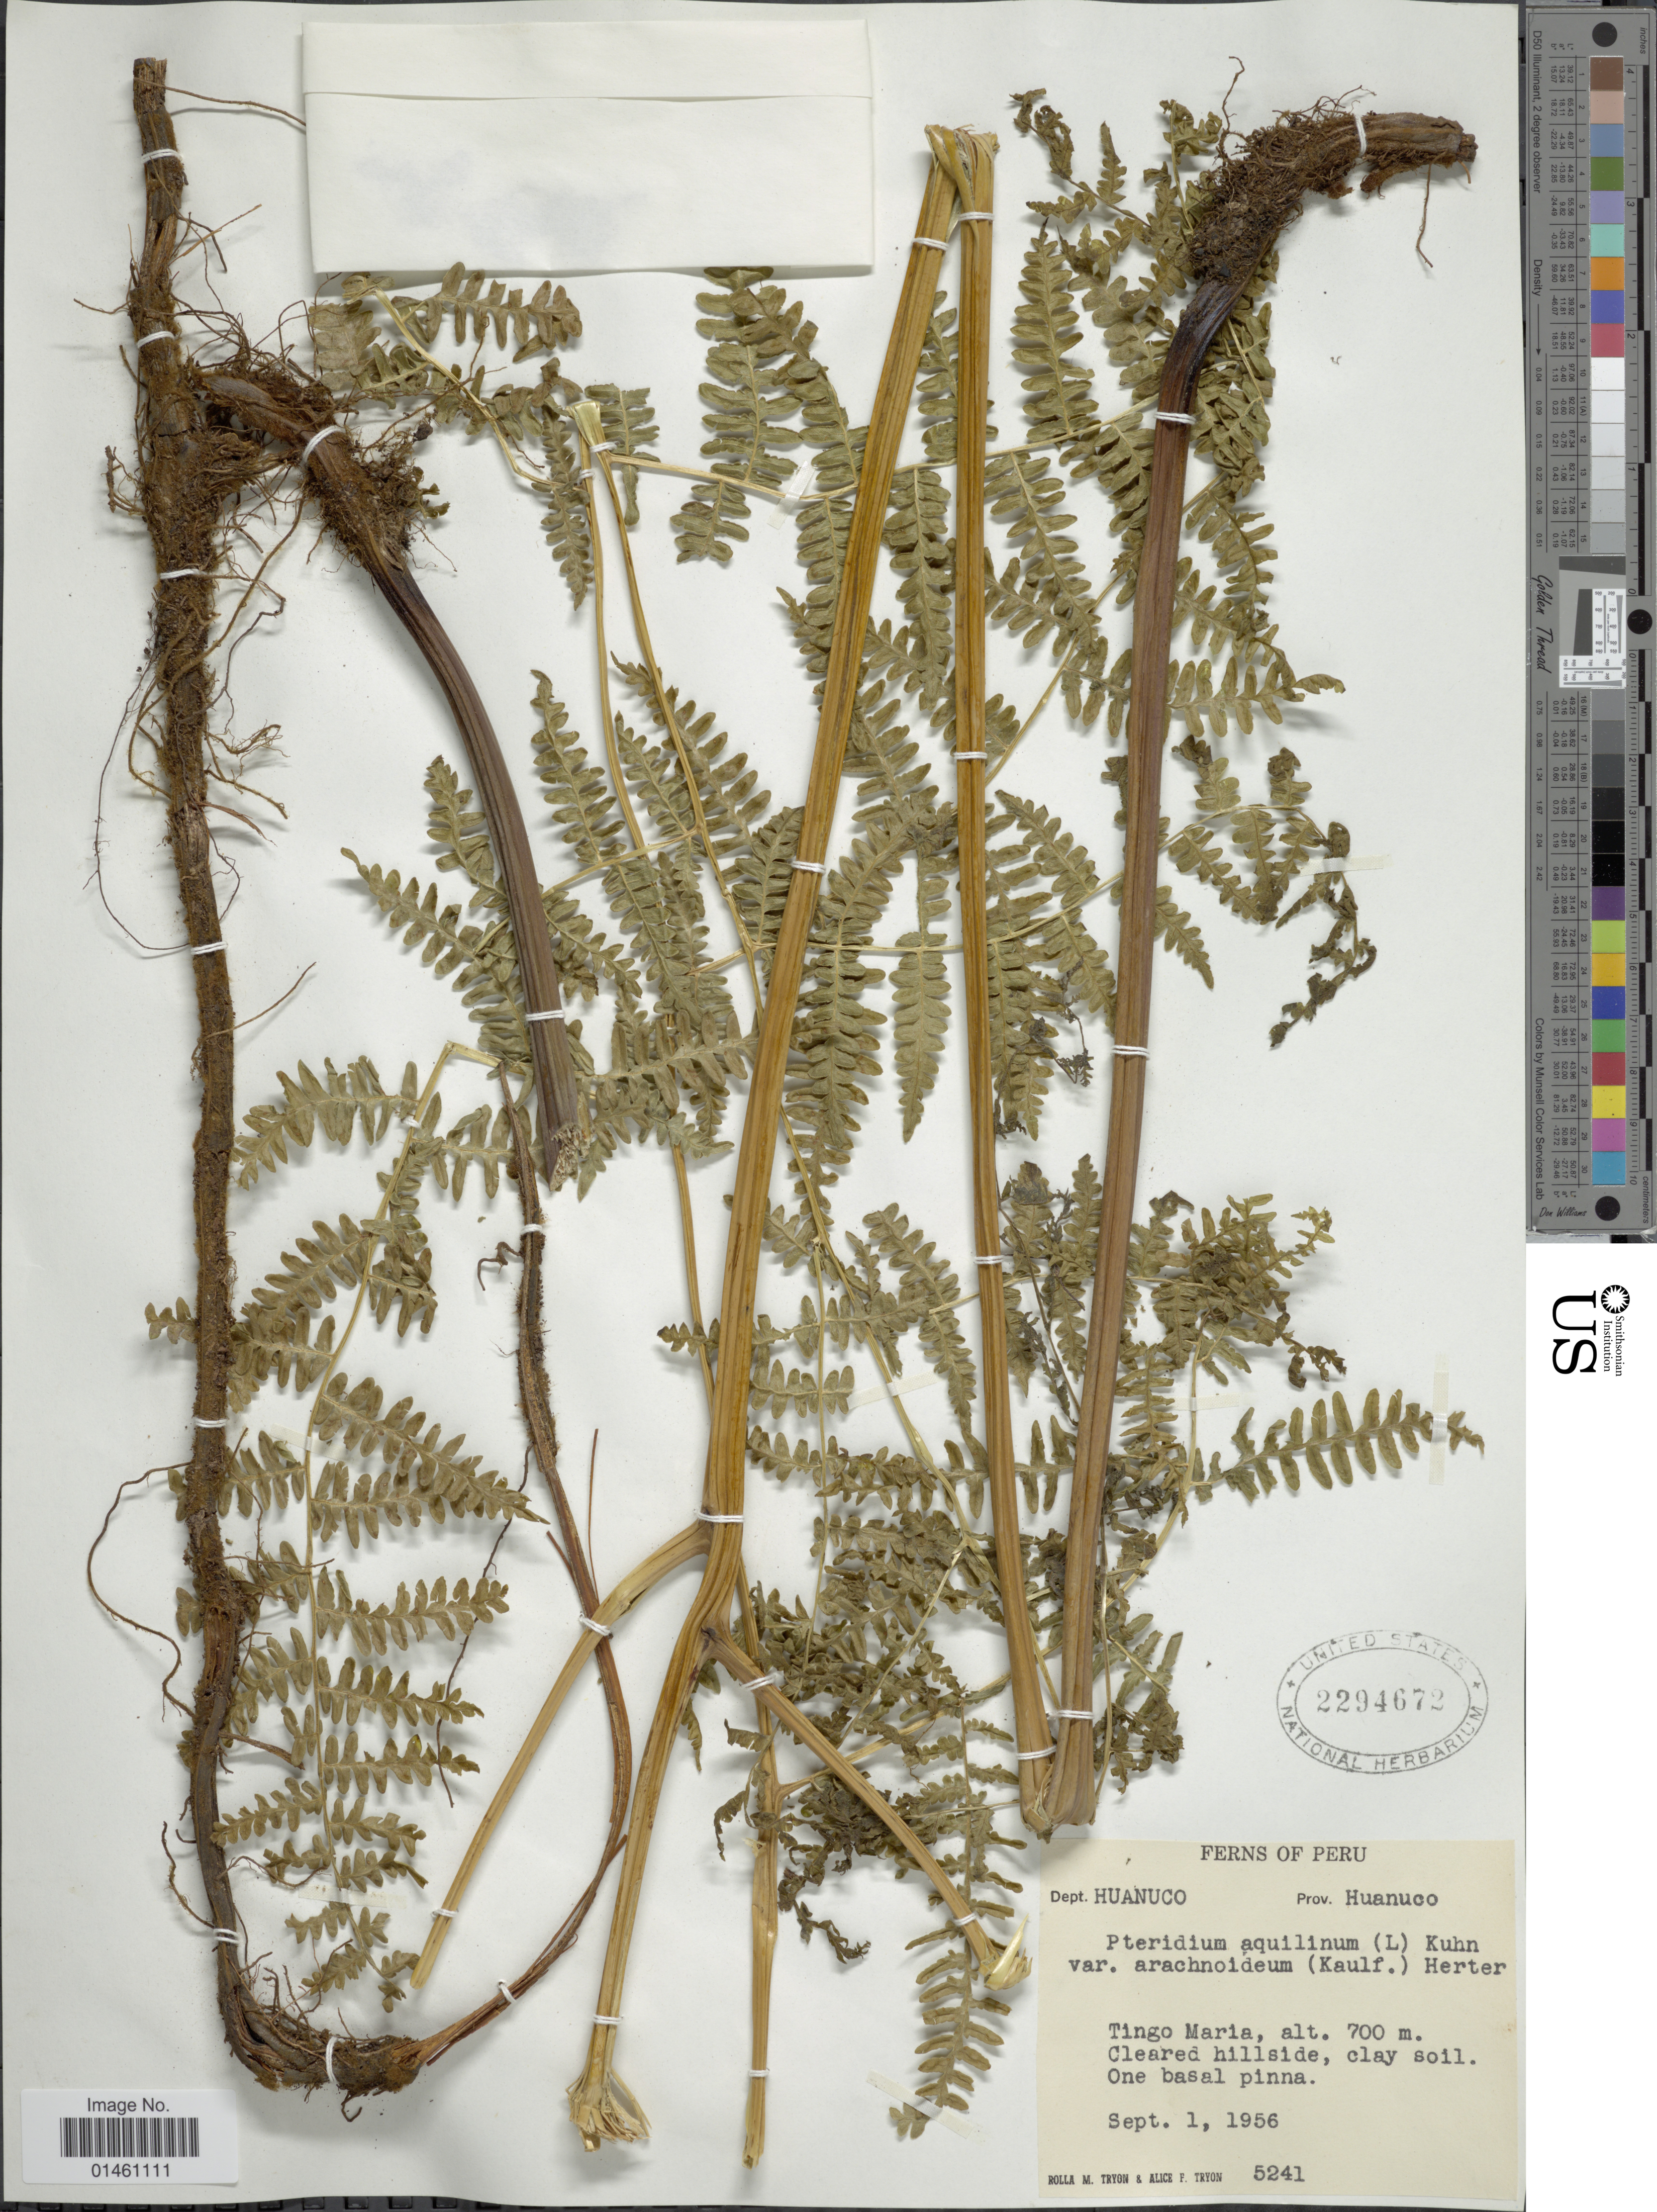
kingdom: Plantae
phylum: Tracheophyta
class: Polypodiopsida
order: Polypodiales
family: Dennstaedtiaceae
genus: Pteridium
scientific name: Pteridium aquilinum var. arachnoideum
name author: (Kaulf.) Herter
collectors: R. M. Tryon & A. F. Tryon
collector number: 5241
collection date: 1956-09-01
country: Peru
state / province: Huánuco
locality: Dept. Huanuco, Tingo Maria, cleared hillside.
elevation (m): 700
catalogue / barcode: US 2294672